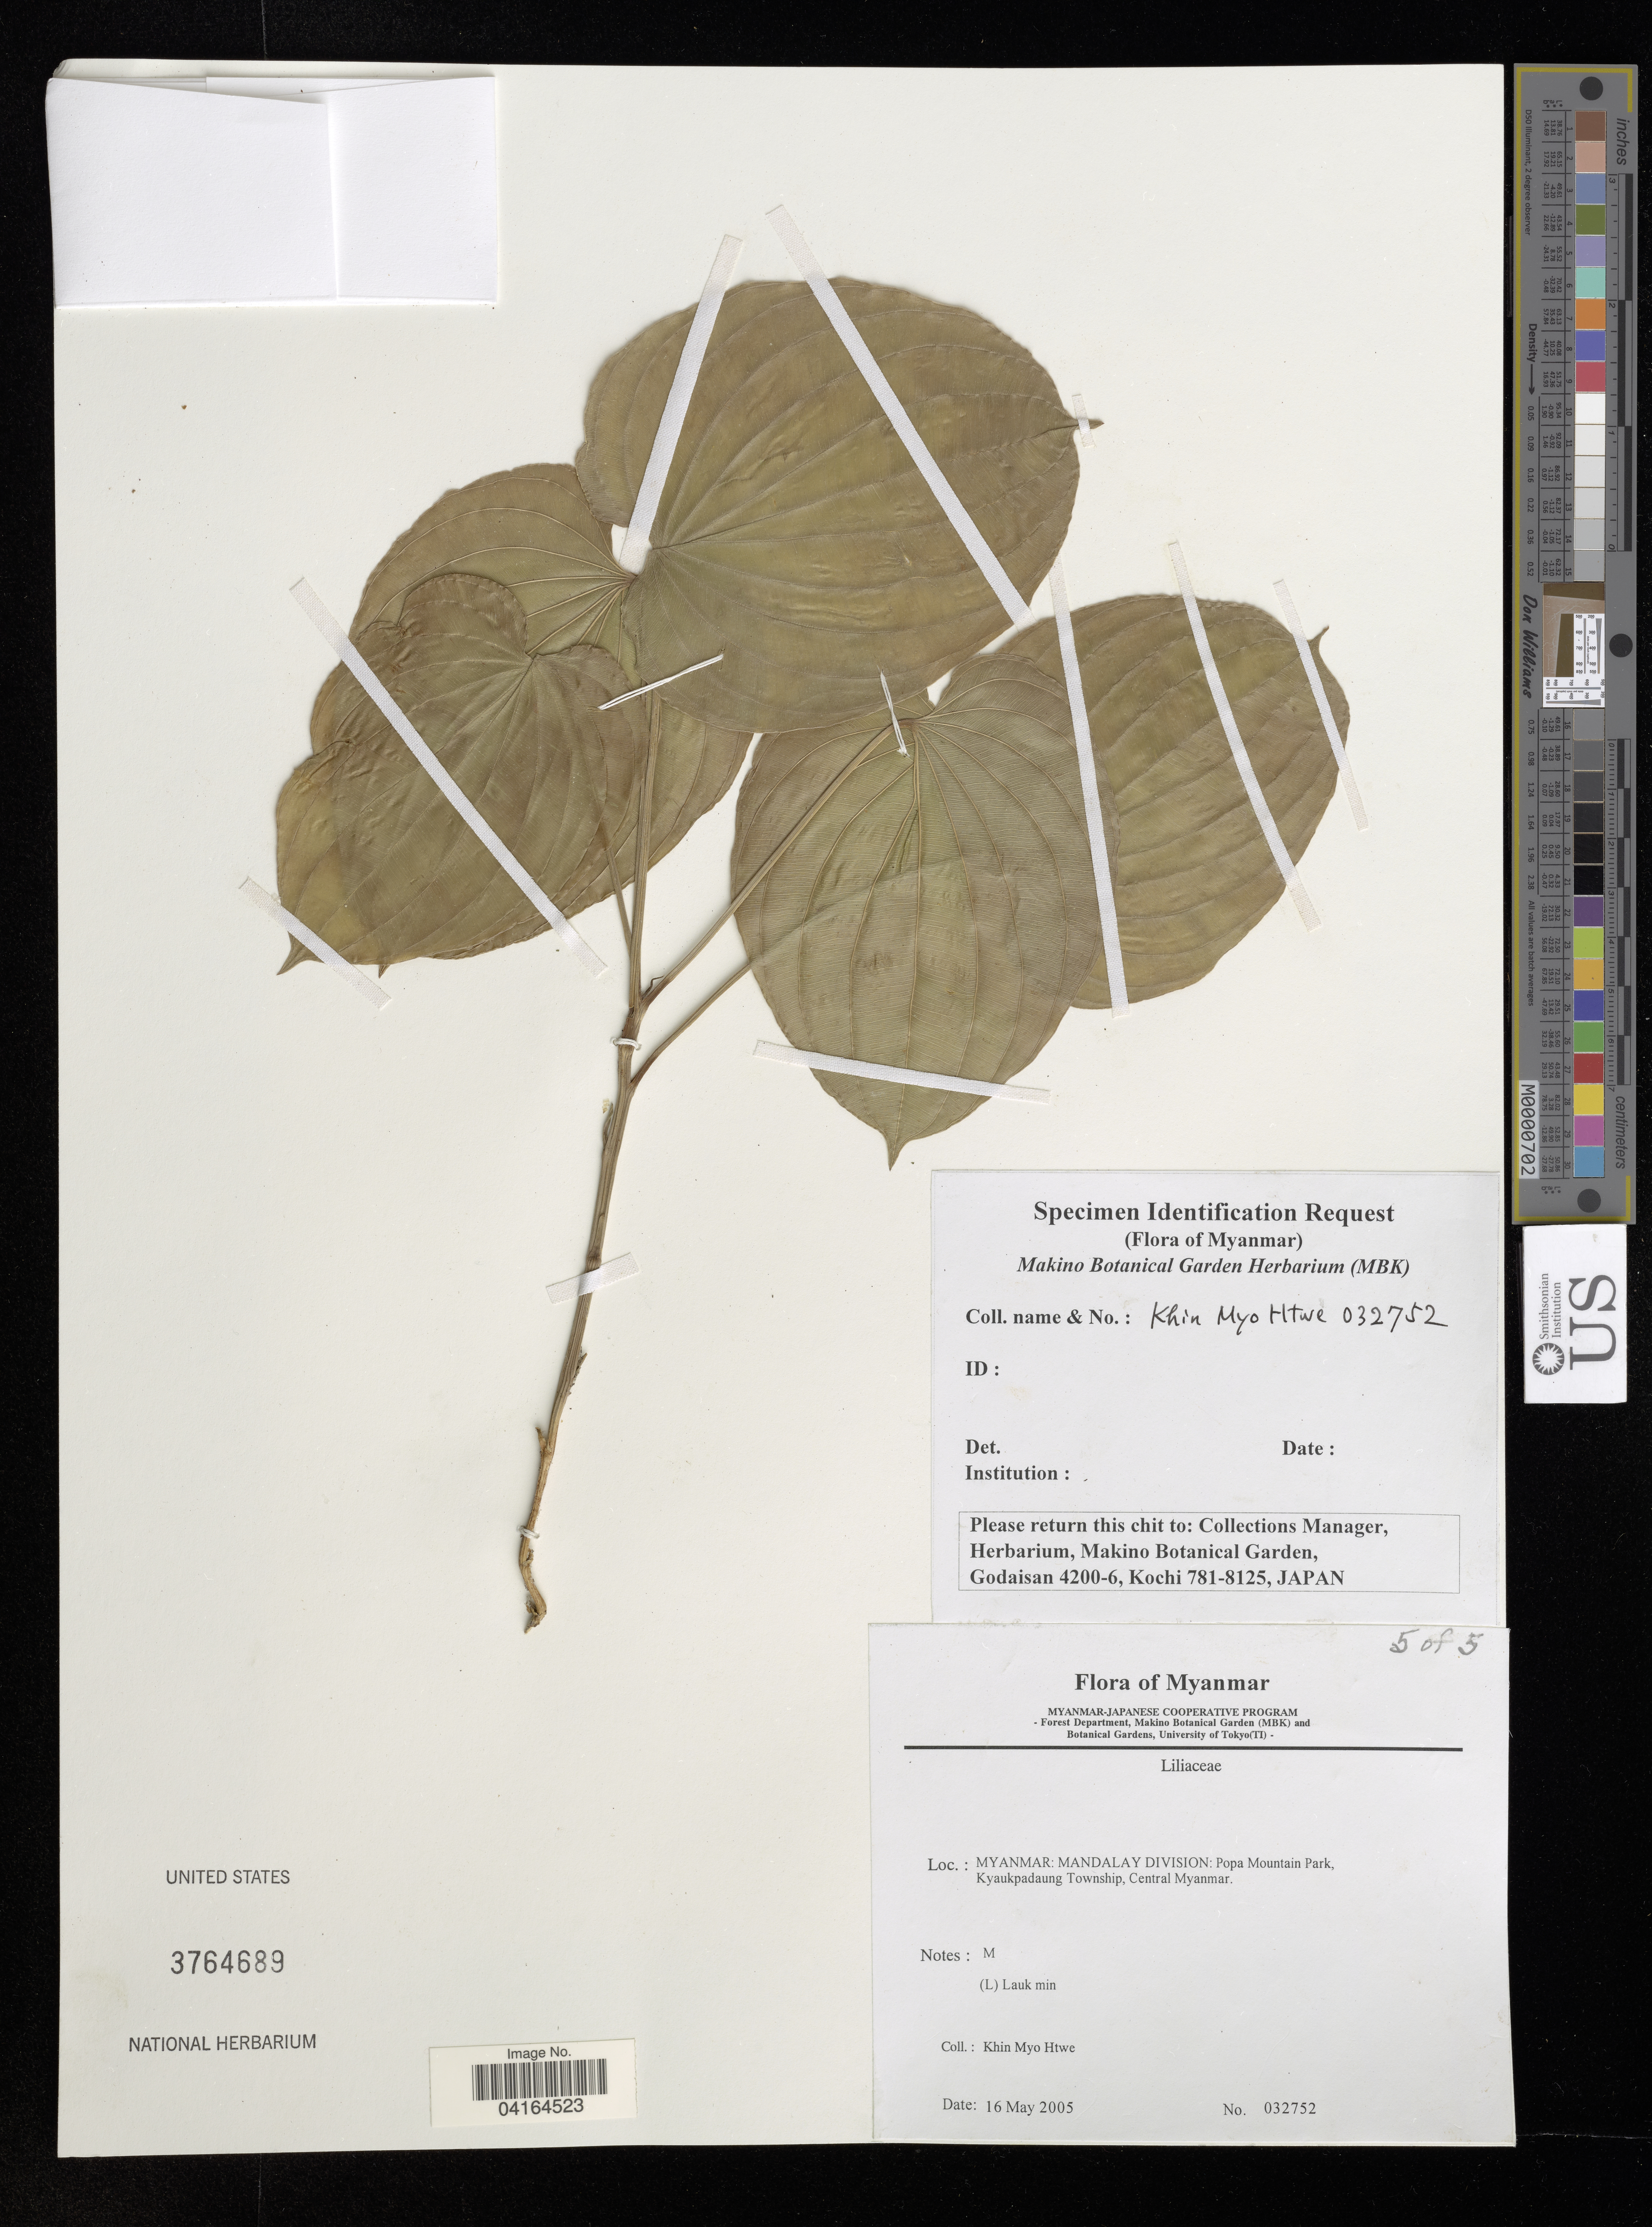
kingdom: Plantae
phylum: Tracheophyta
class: Liliopsida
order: Liliales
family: Liliaceae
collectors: K. Htwe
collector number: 032752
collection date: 2005-05-16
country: Myanmar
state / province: Mandalay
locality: Mandalay Division: Popa Mountain Park, Kyaukpadaung Township, Central Myanmar.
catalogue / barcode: US 3764689